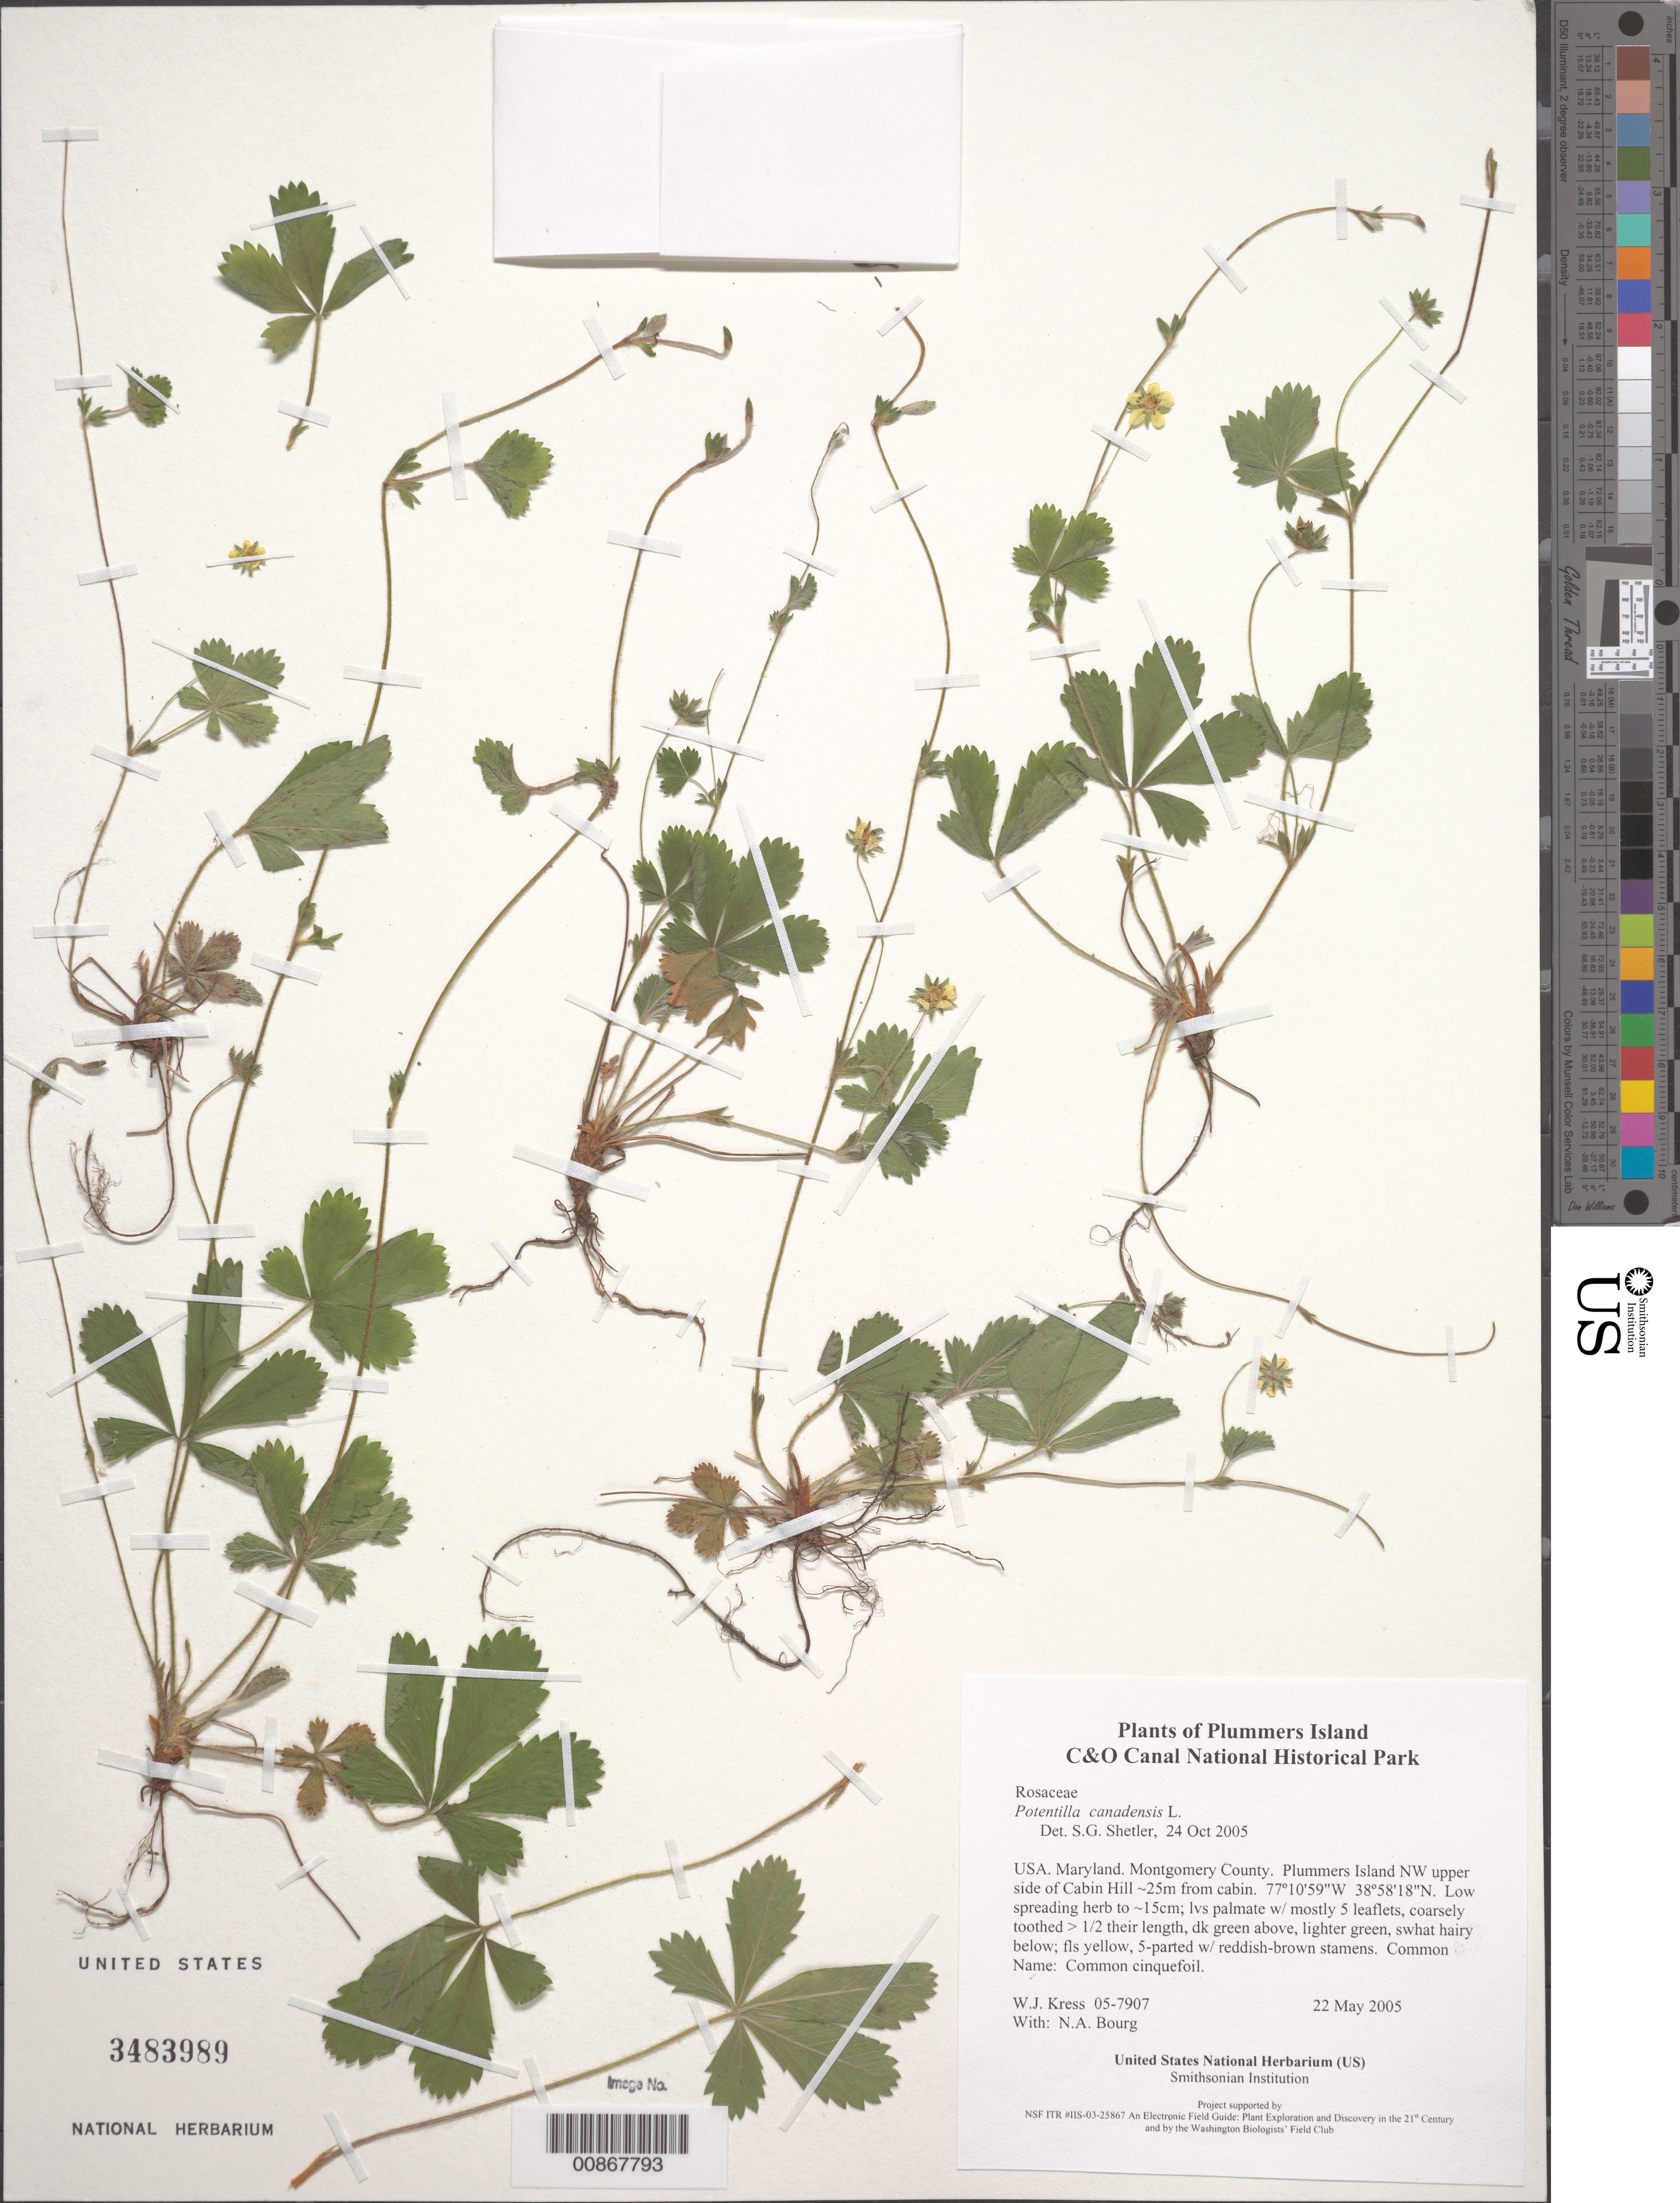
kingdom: Plantae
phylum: Tracheophyta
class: Magnoliopsida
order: Rosales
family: Rosaceae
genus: Potentilla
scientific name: Potentilla canadensis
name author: L.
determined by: Shetler, Stanwyn G., (US), NMNH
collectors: W. J. Kress & N. A. Bourg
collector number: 05-7907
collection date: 2005-05-22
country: United States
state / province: Maryland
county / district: Montgomery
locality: Chesapeake and Ohio Canal National Historical Park, Plummers Island NW upper side of Cabin Hill ~25m from cabin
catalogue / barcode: US 3483989